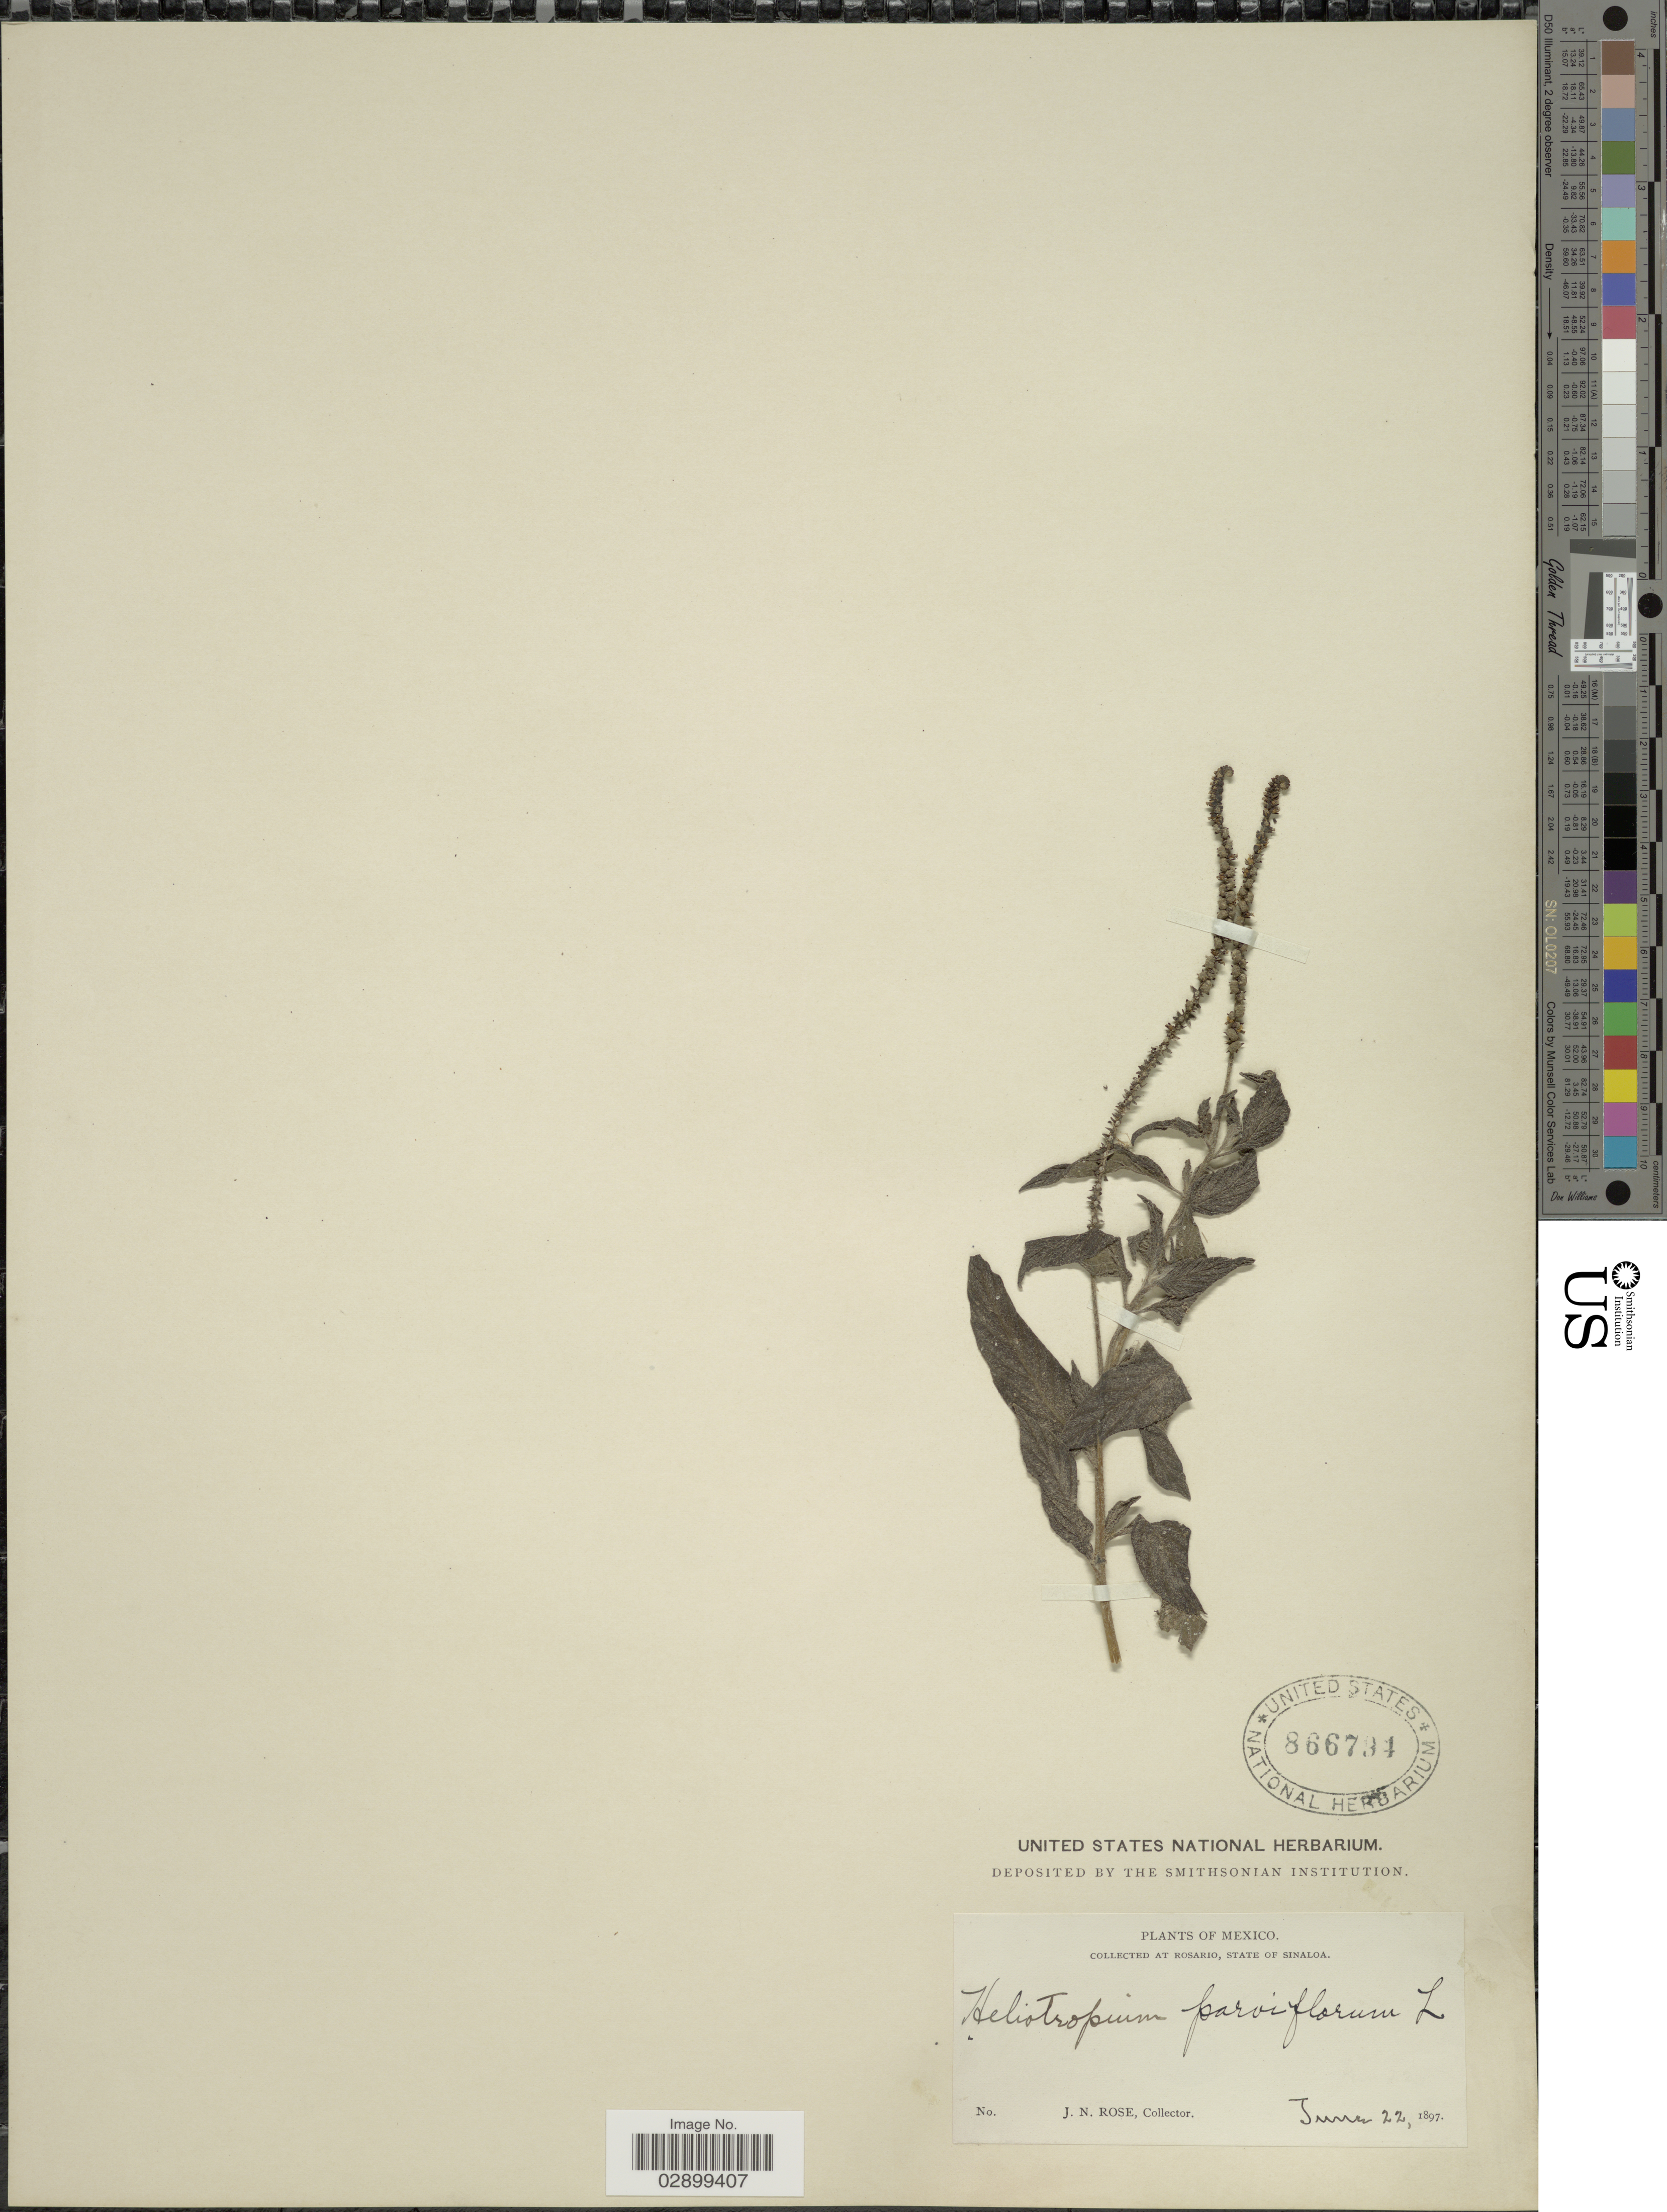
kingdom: Plantae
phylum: Tracheophyta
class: Magnoliopsida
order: Boraginales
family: Heliotropiaceae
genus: Heliotropium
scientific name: Heliotropium angiospermum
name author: Murray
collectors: J. N. Rose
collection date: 1897-06-22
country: Mexico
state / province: Sinaloa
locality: At Rosario, State of Sinaloa.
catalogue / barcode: US 866794